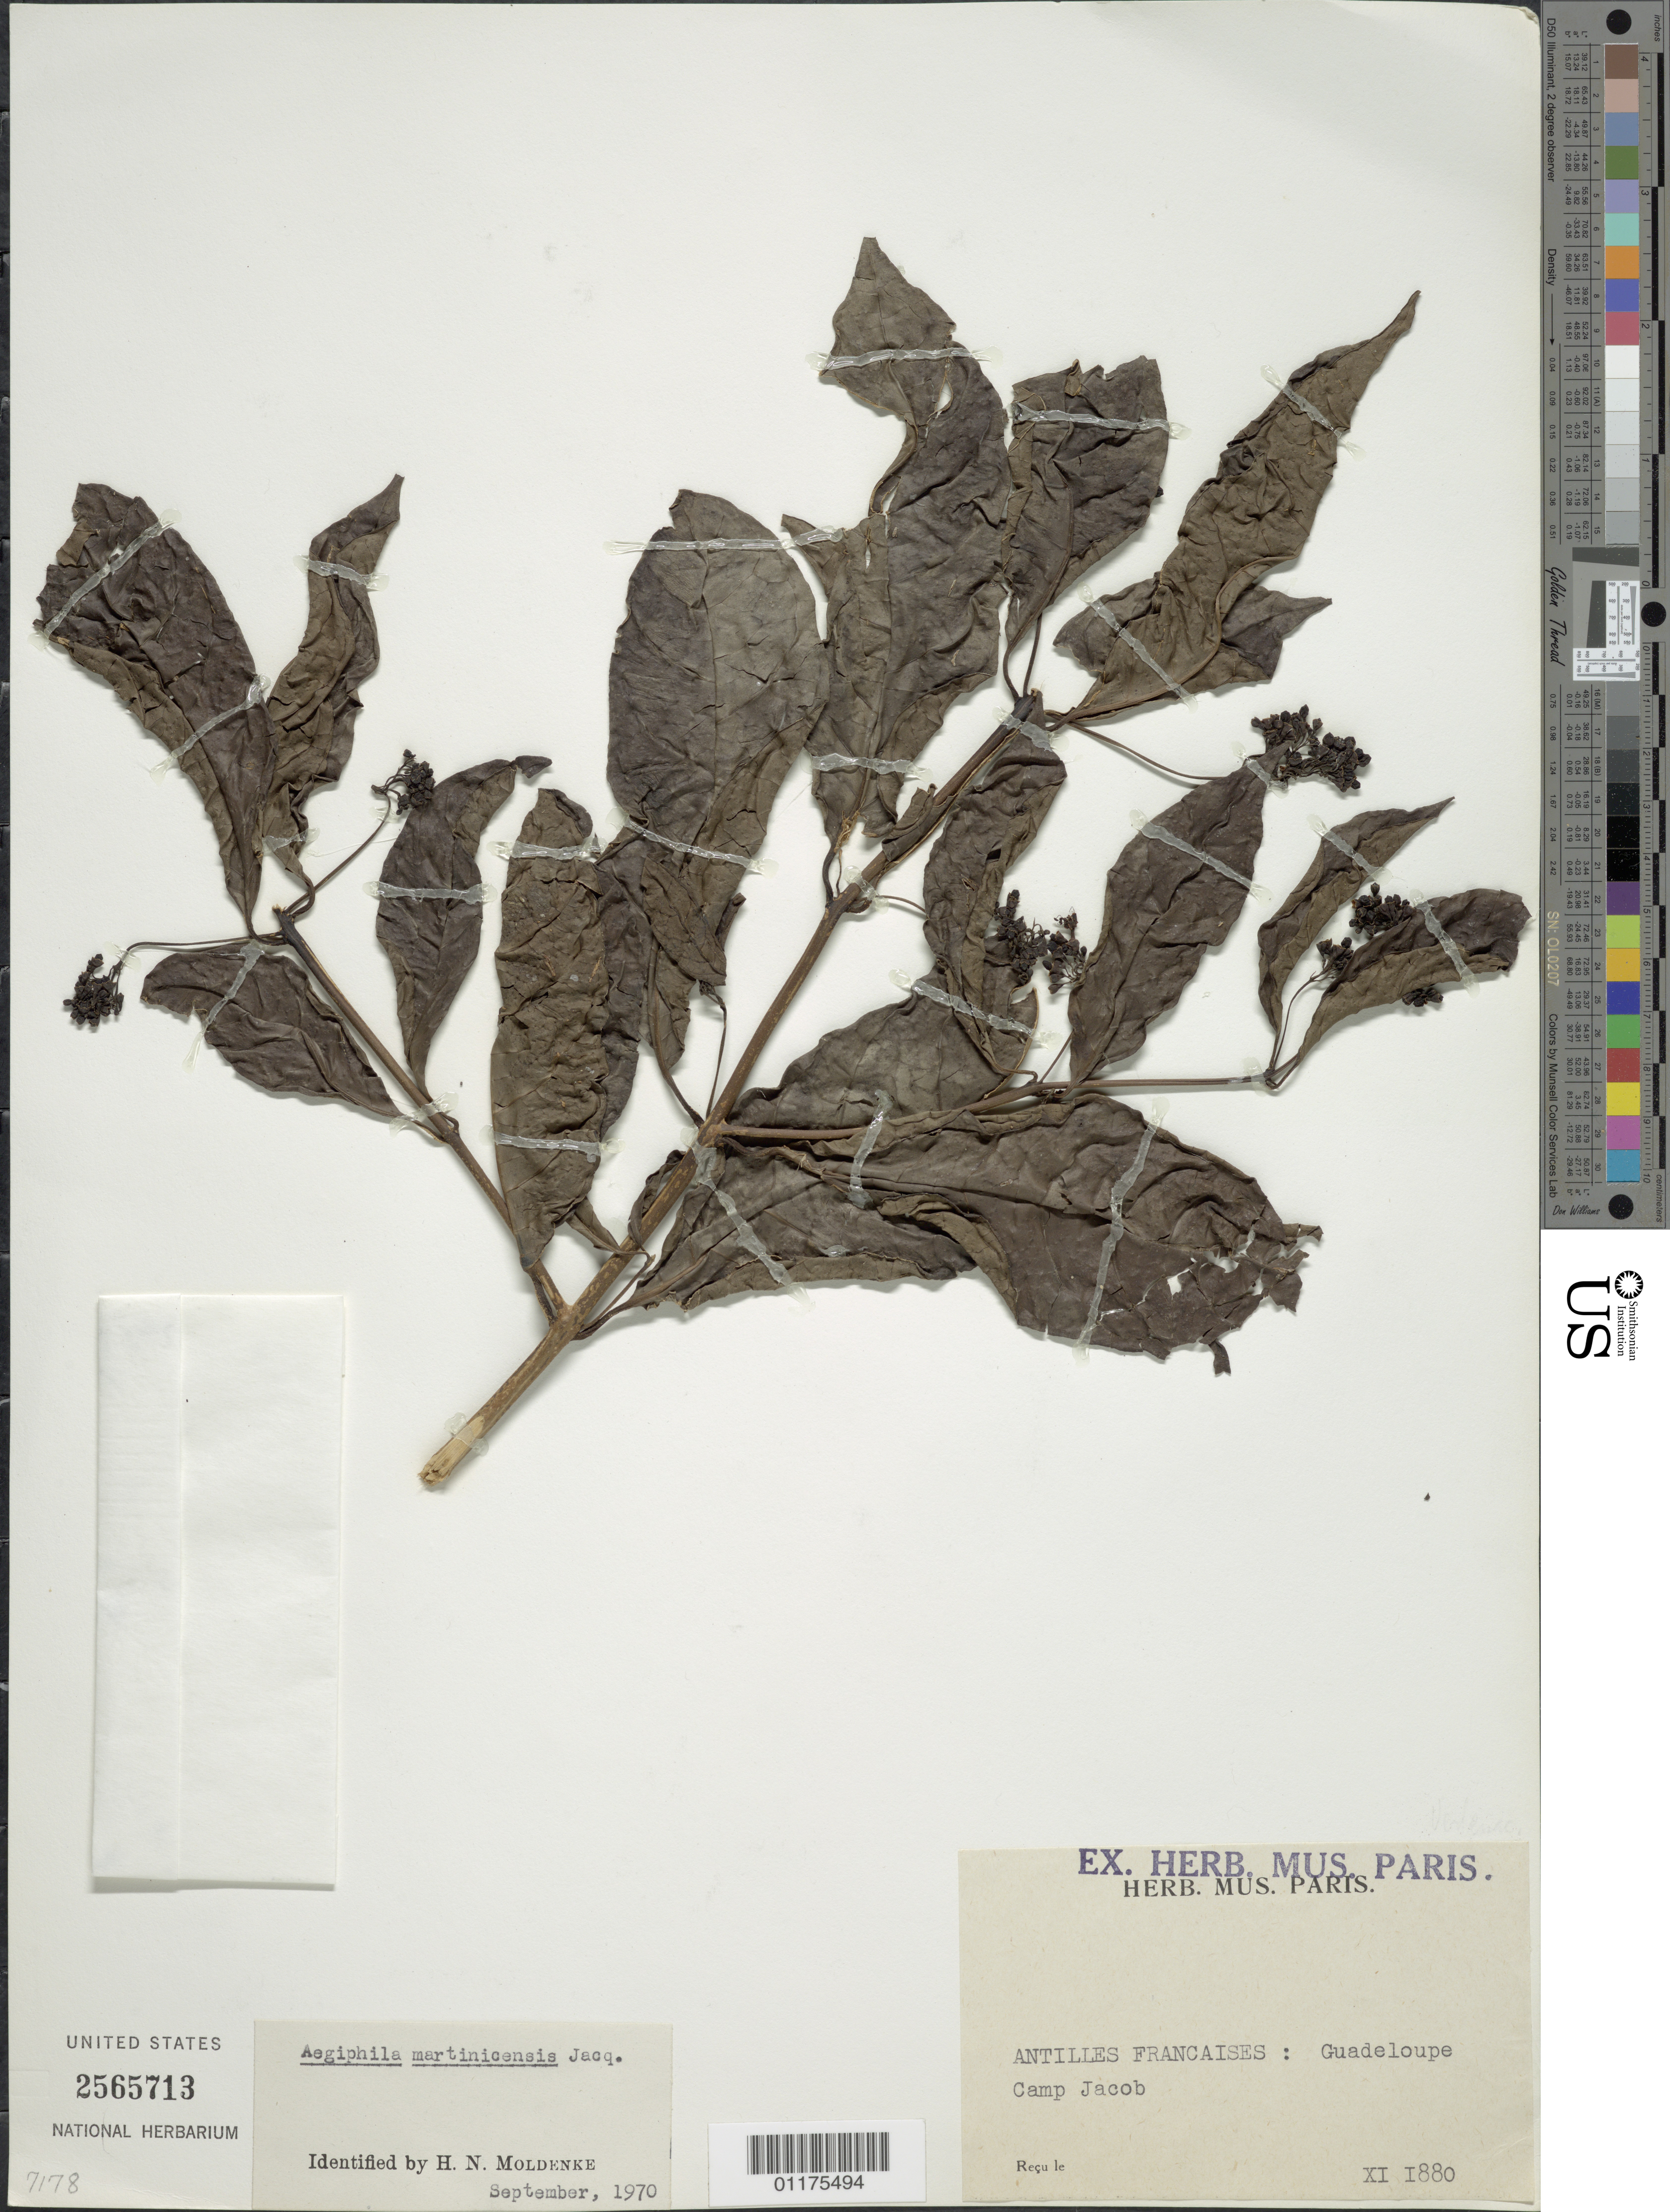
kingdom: Plantae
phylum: Tracheophyta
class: Magnoliopsida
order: Lamiales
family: Lamiaceae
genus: Aegiphila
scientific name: Aegiphila martinicensis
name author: Jacq.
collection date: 1880-11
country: Guadeloupe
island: Basse-Terre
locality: Camp Jacob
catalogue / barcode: US 2565713